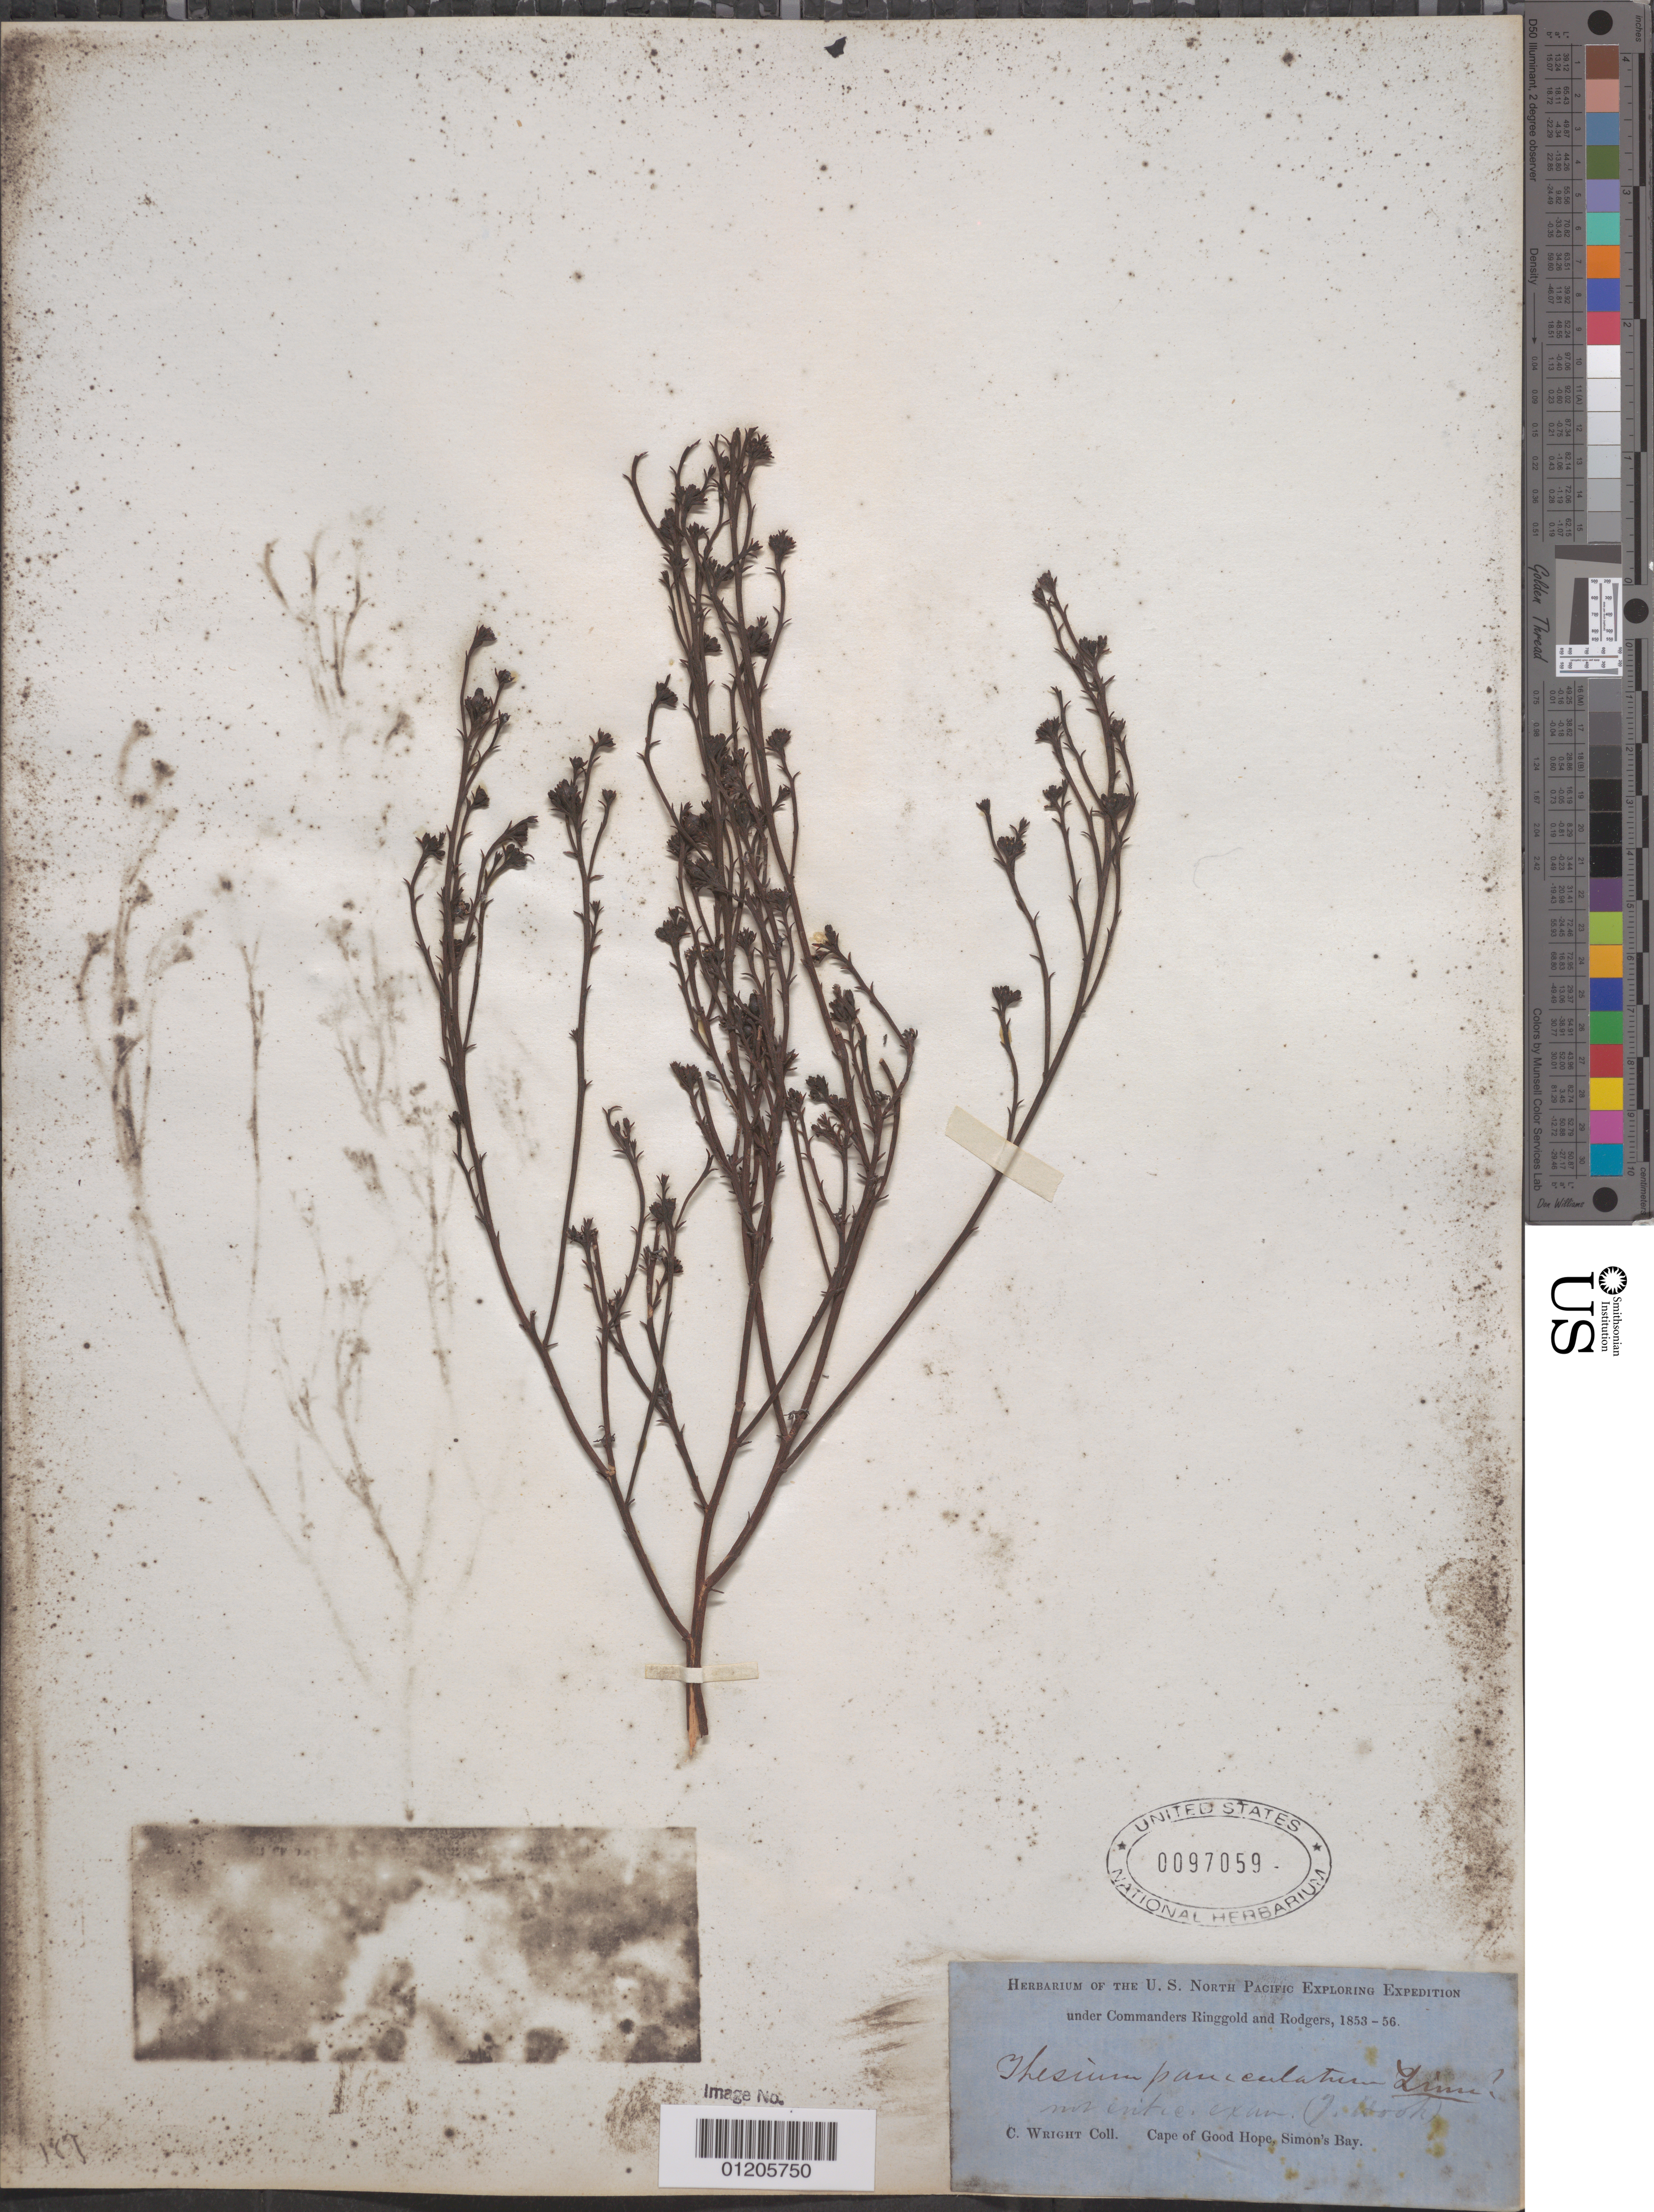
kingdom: Plantae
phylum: Tracheophyta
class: Magnoliopsida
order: Santalales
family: Thesiaceae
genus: Thesium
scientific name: Thesium paniculatum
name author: L.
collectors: C. Wright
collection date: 1853/1856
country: South Africa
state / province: Western Cape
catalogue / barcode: US 97059